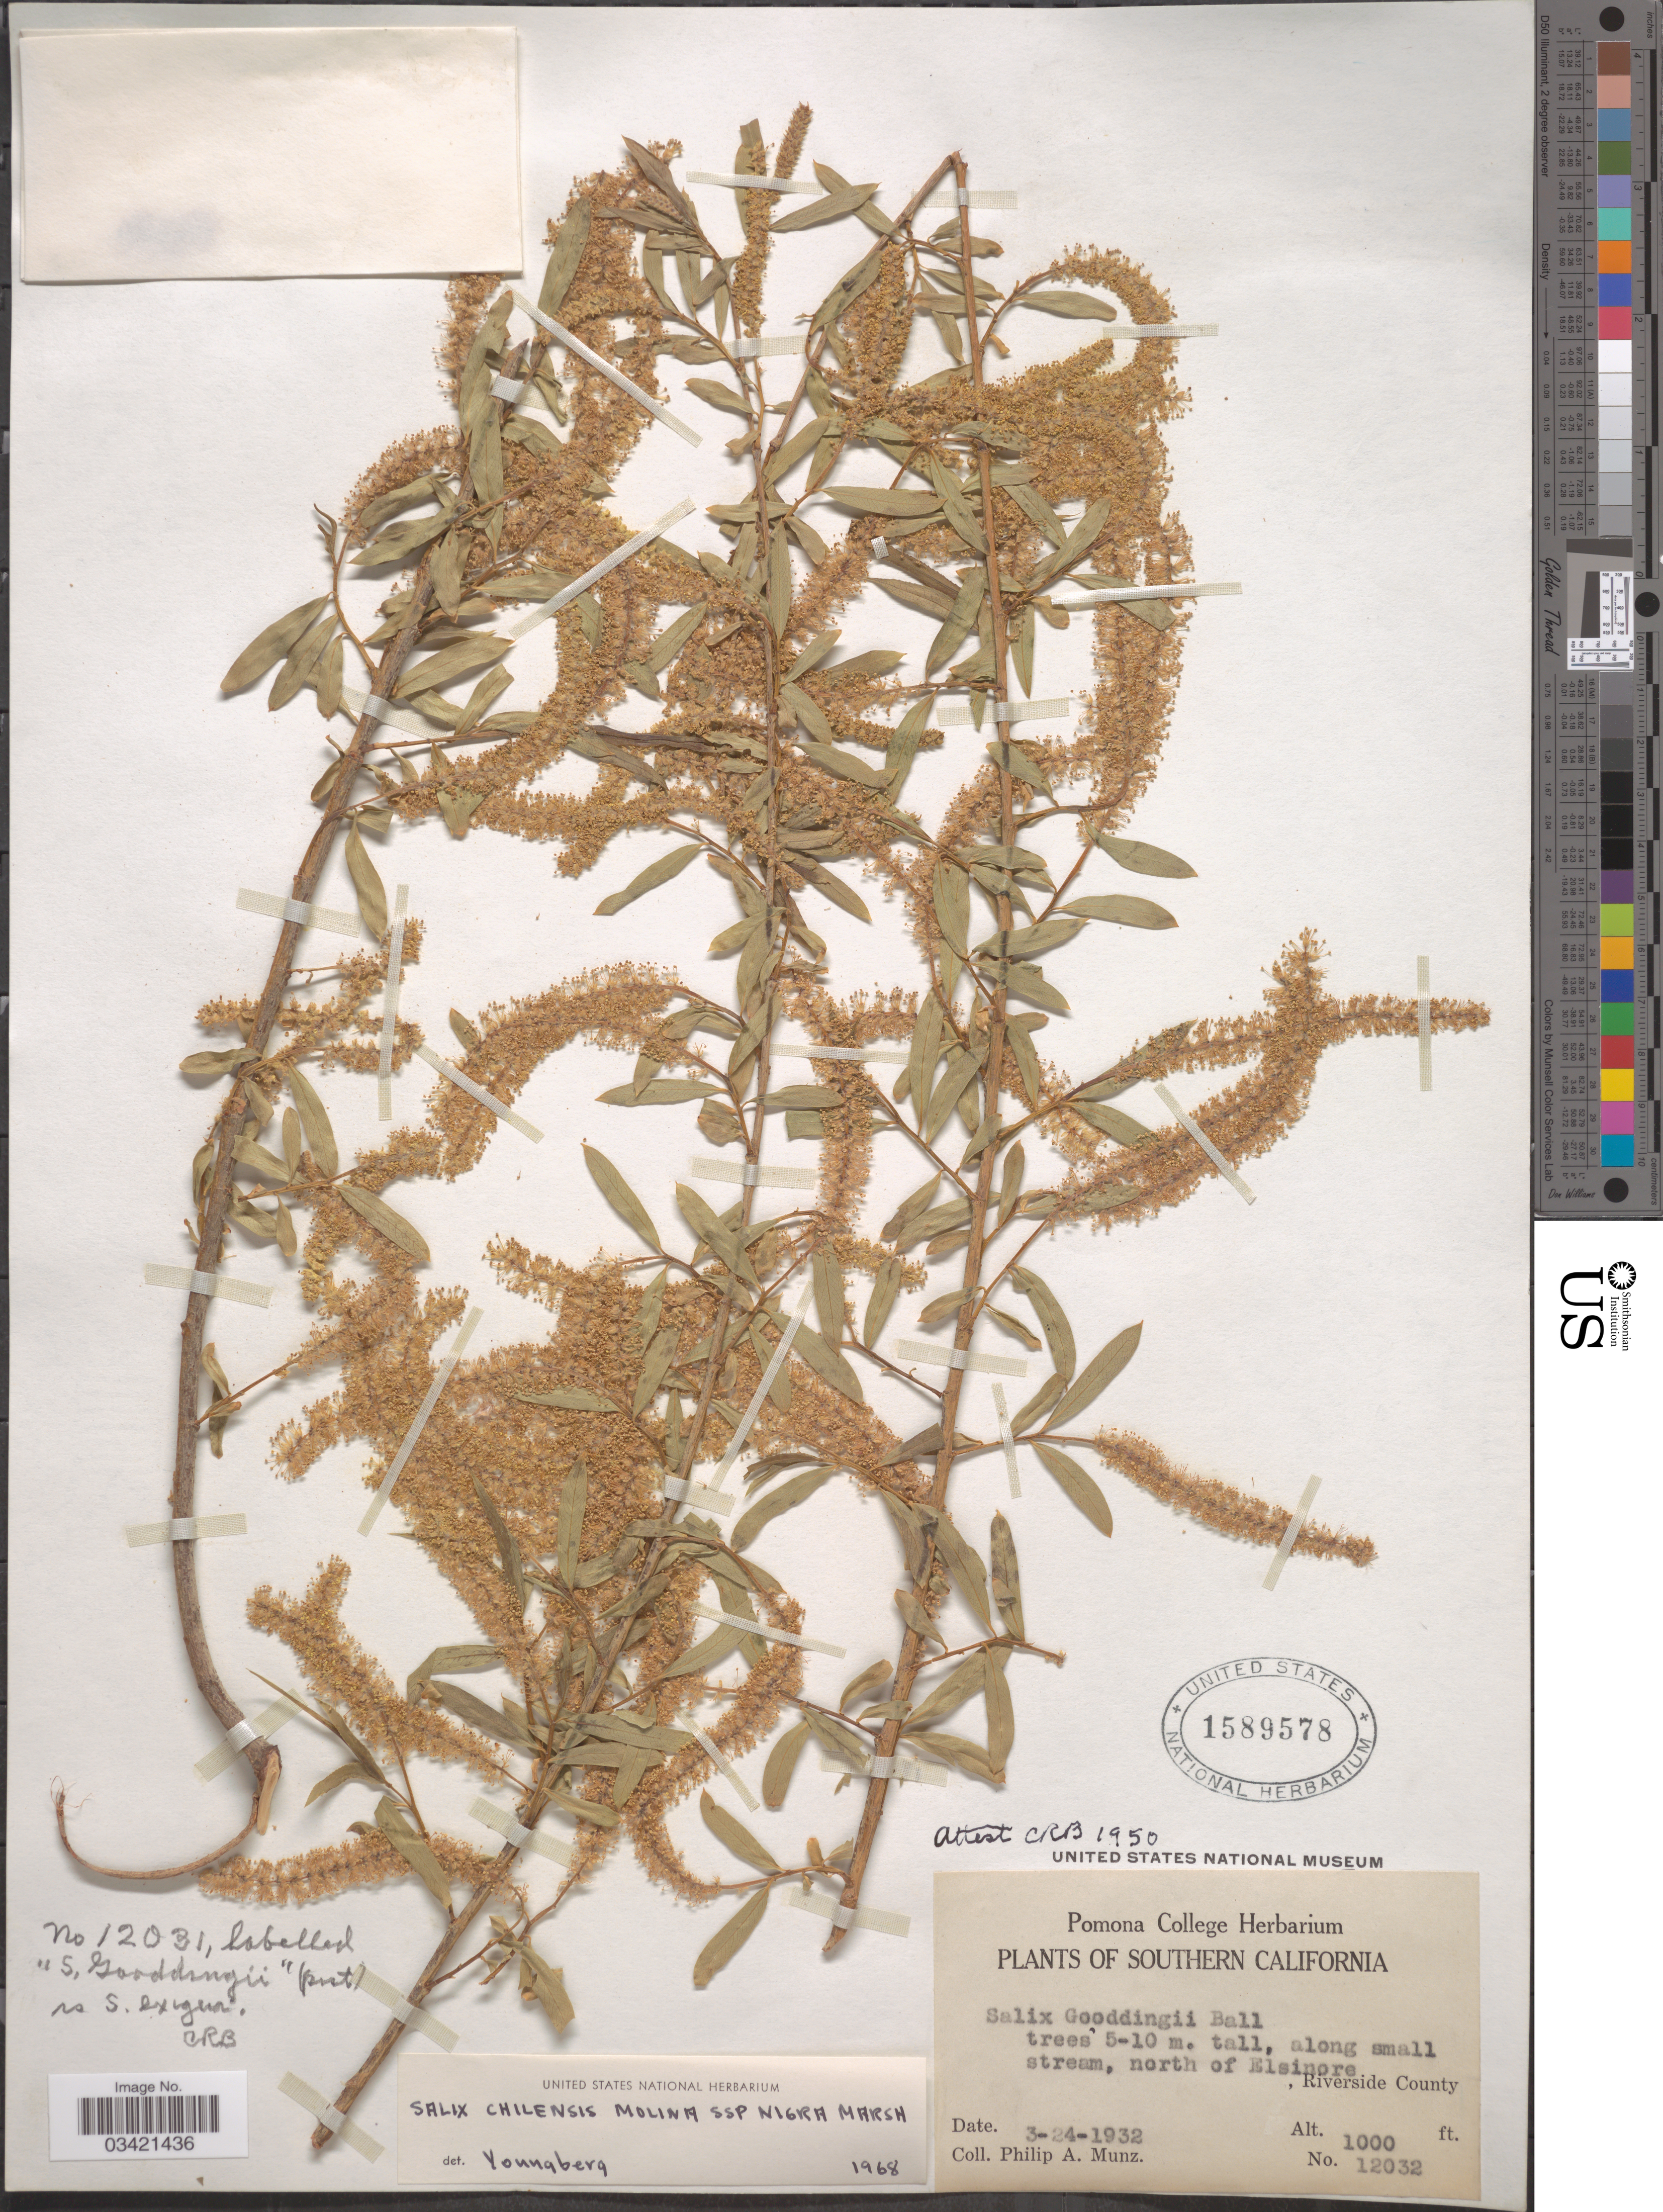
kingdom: Plantae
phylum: Tracheophyta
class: Magnoliopsida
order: Malpighiales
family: Salicaceae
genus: Salix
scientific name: Salix gooddingii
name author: C.R. Ball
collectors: P. A. Munz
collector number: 12032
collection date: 1932-03-24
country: United States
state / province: California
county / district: Riverside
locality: Southern California. Along small stream, north of Elsinore, Riverside County.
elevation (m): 305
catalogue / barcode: US 1589578